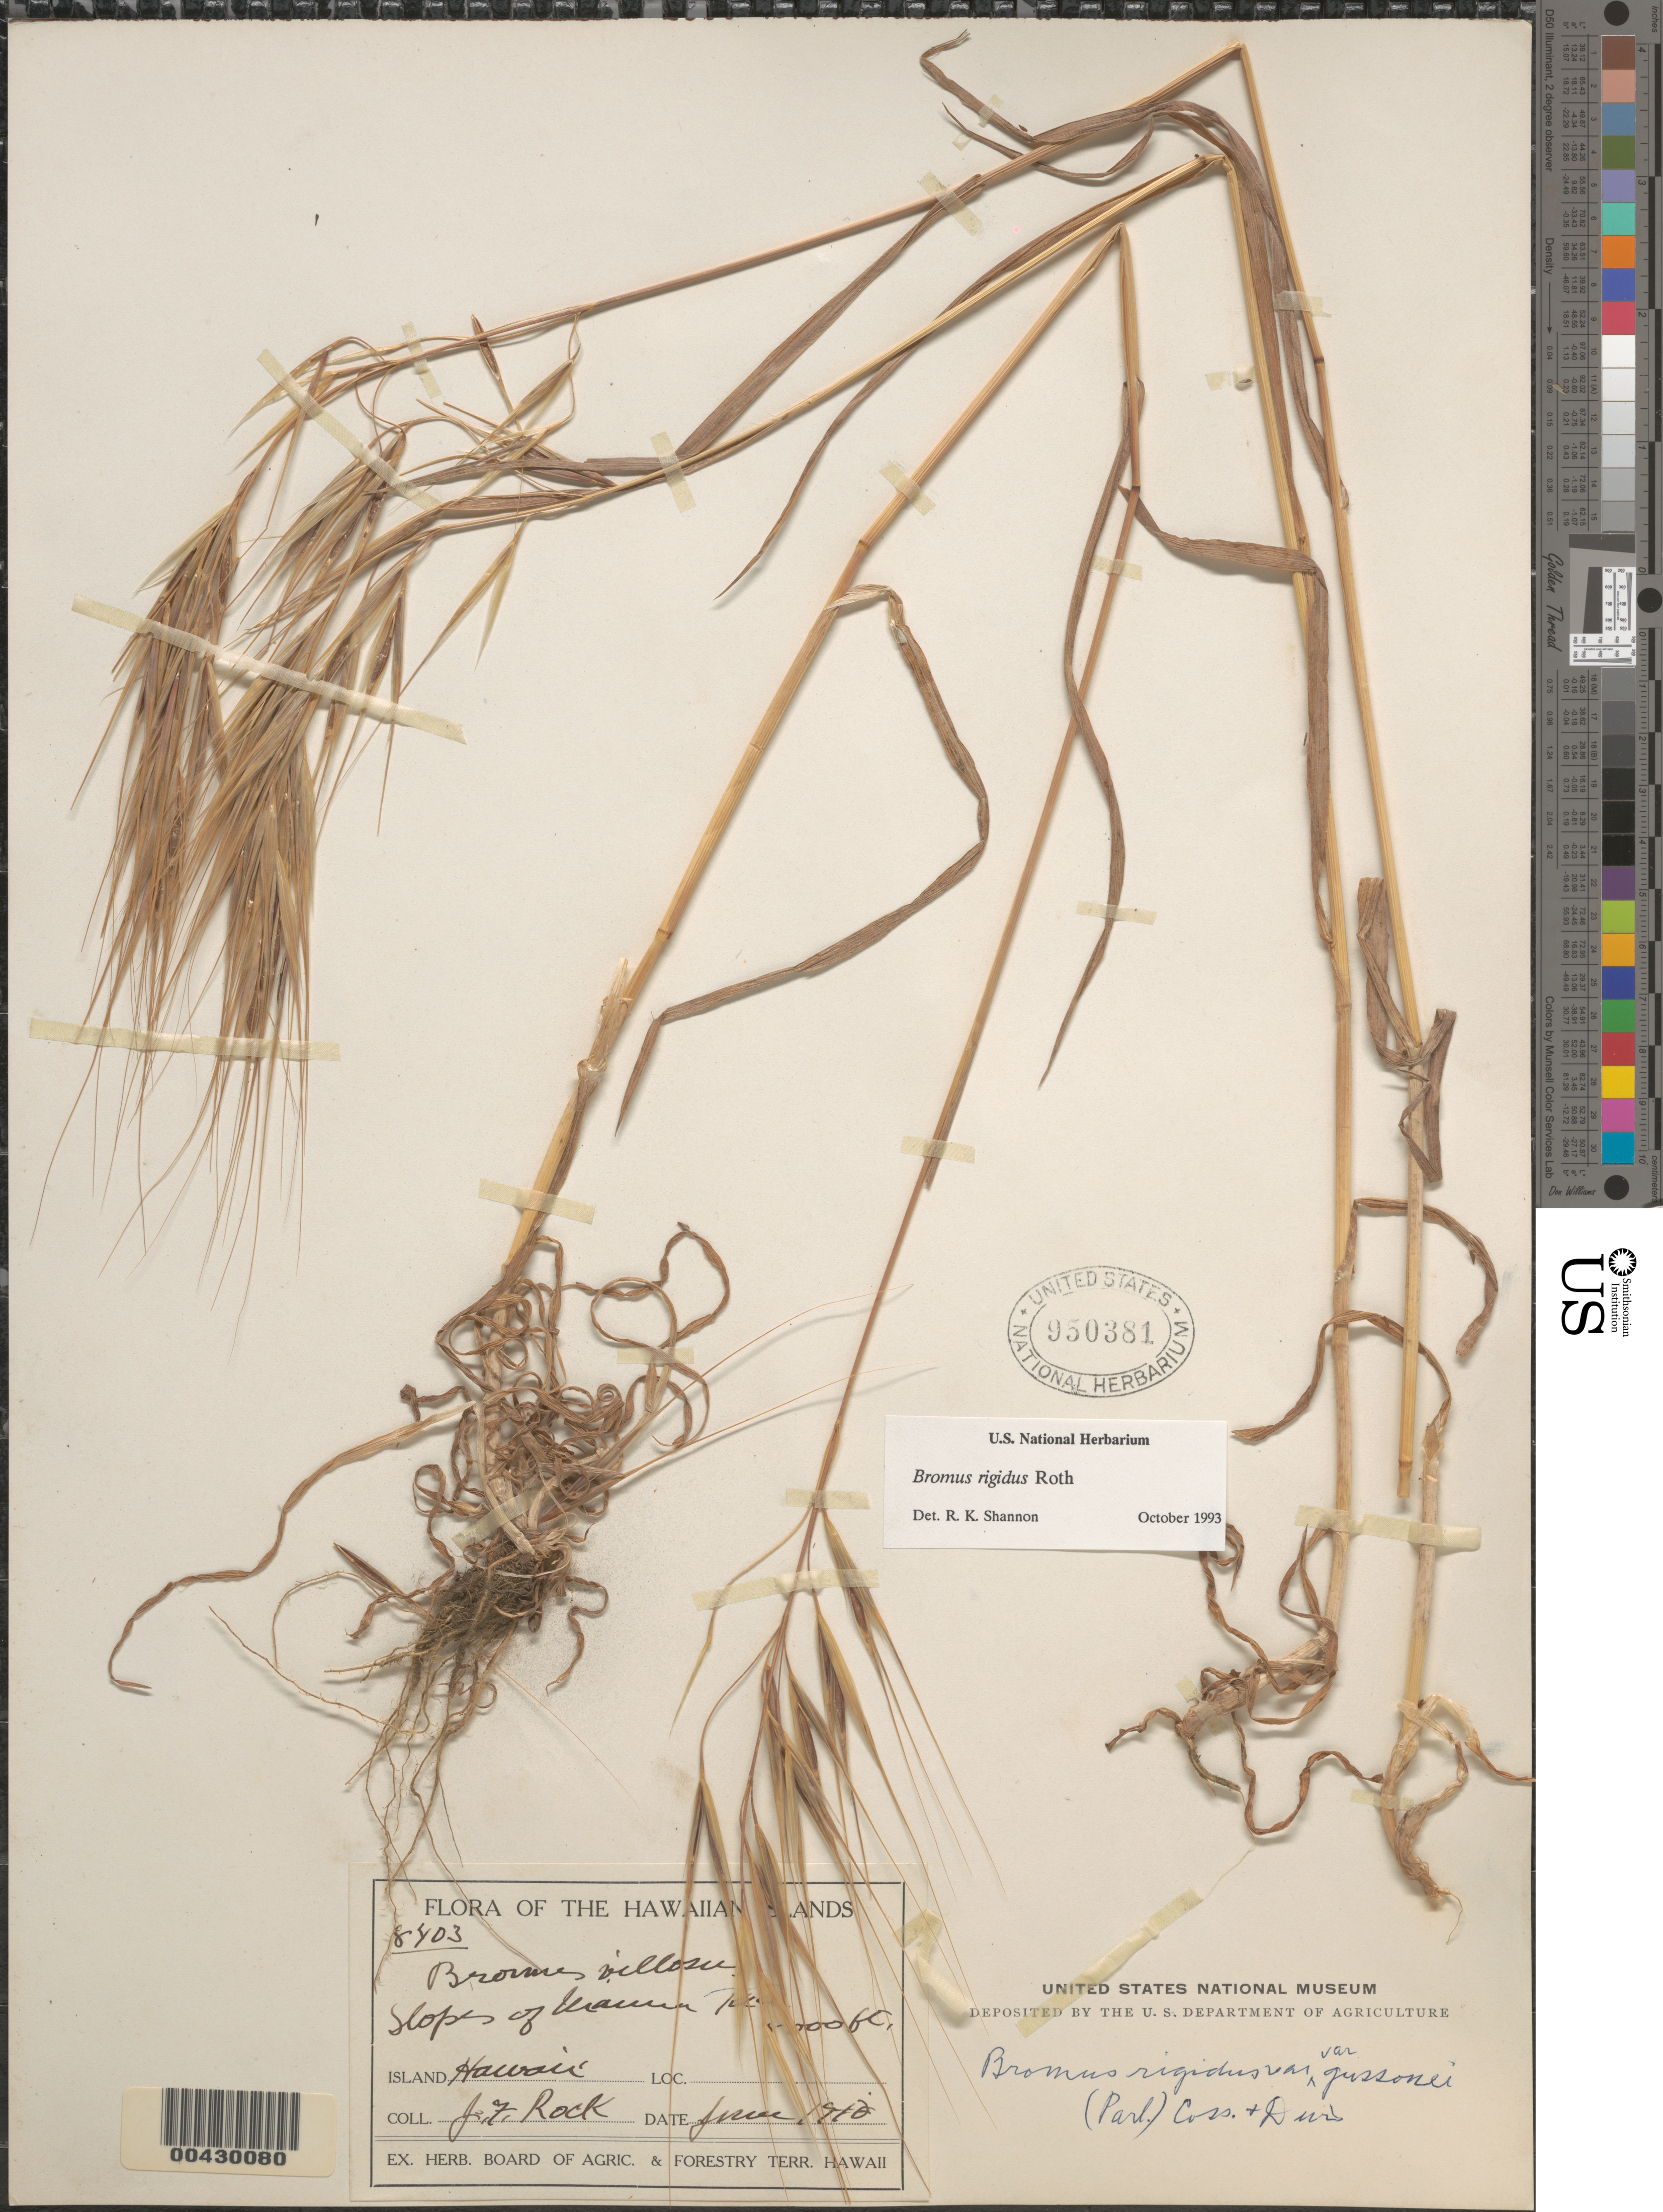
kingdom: Plantae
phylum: Tracheophyta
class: Liliopsida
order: Poales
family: Poaceae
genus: Bromus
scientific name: Bromus diandrus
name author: Roth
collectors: J. F. Rock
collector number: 8403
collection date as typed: Jun 1910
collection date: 1910-06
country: United States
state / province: Hawaii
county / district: Hawaii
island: Hawaii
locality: Slopes of Mauna Kea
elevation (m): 305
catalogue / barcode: US 950381